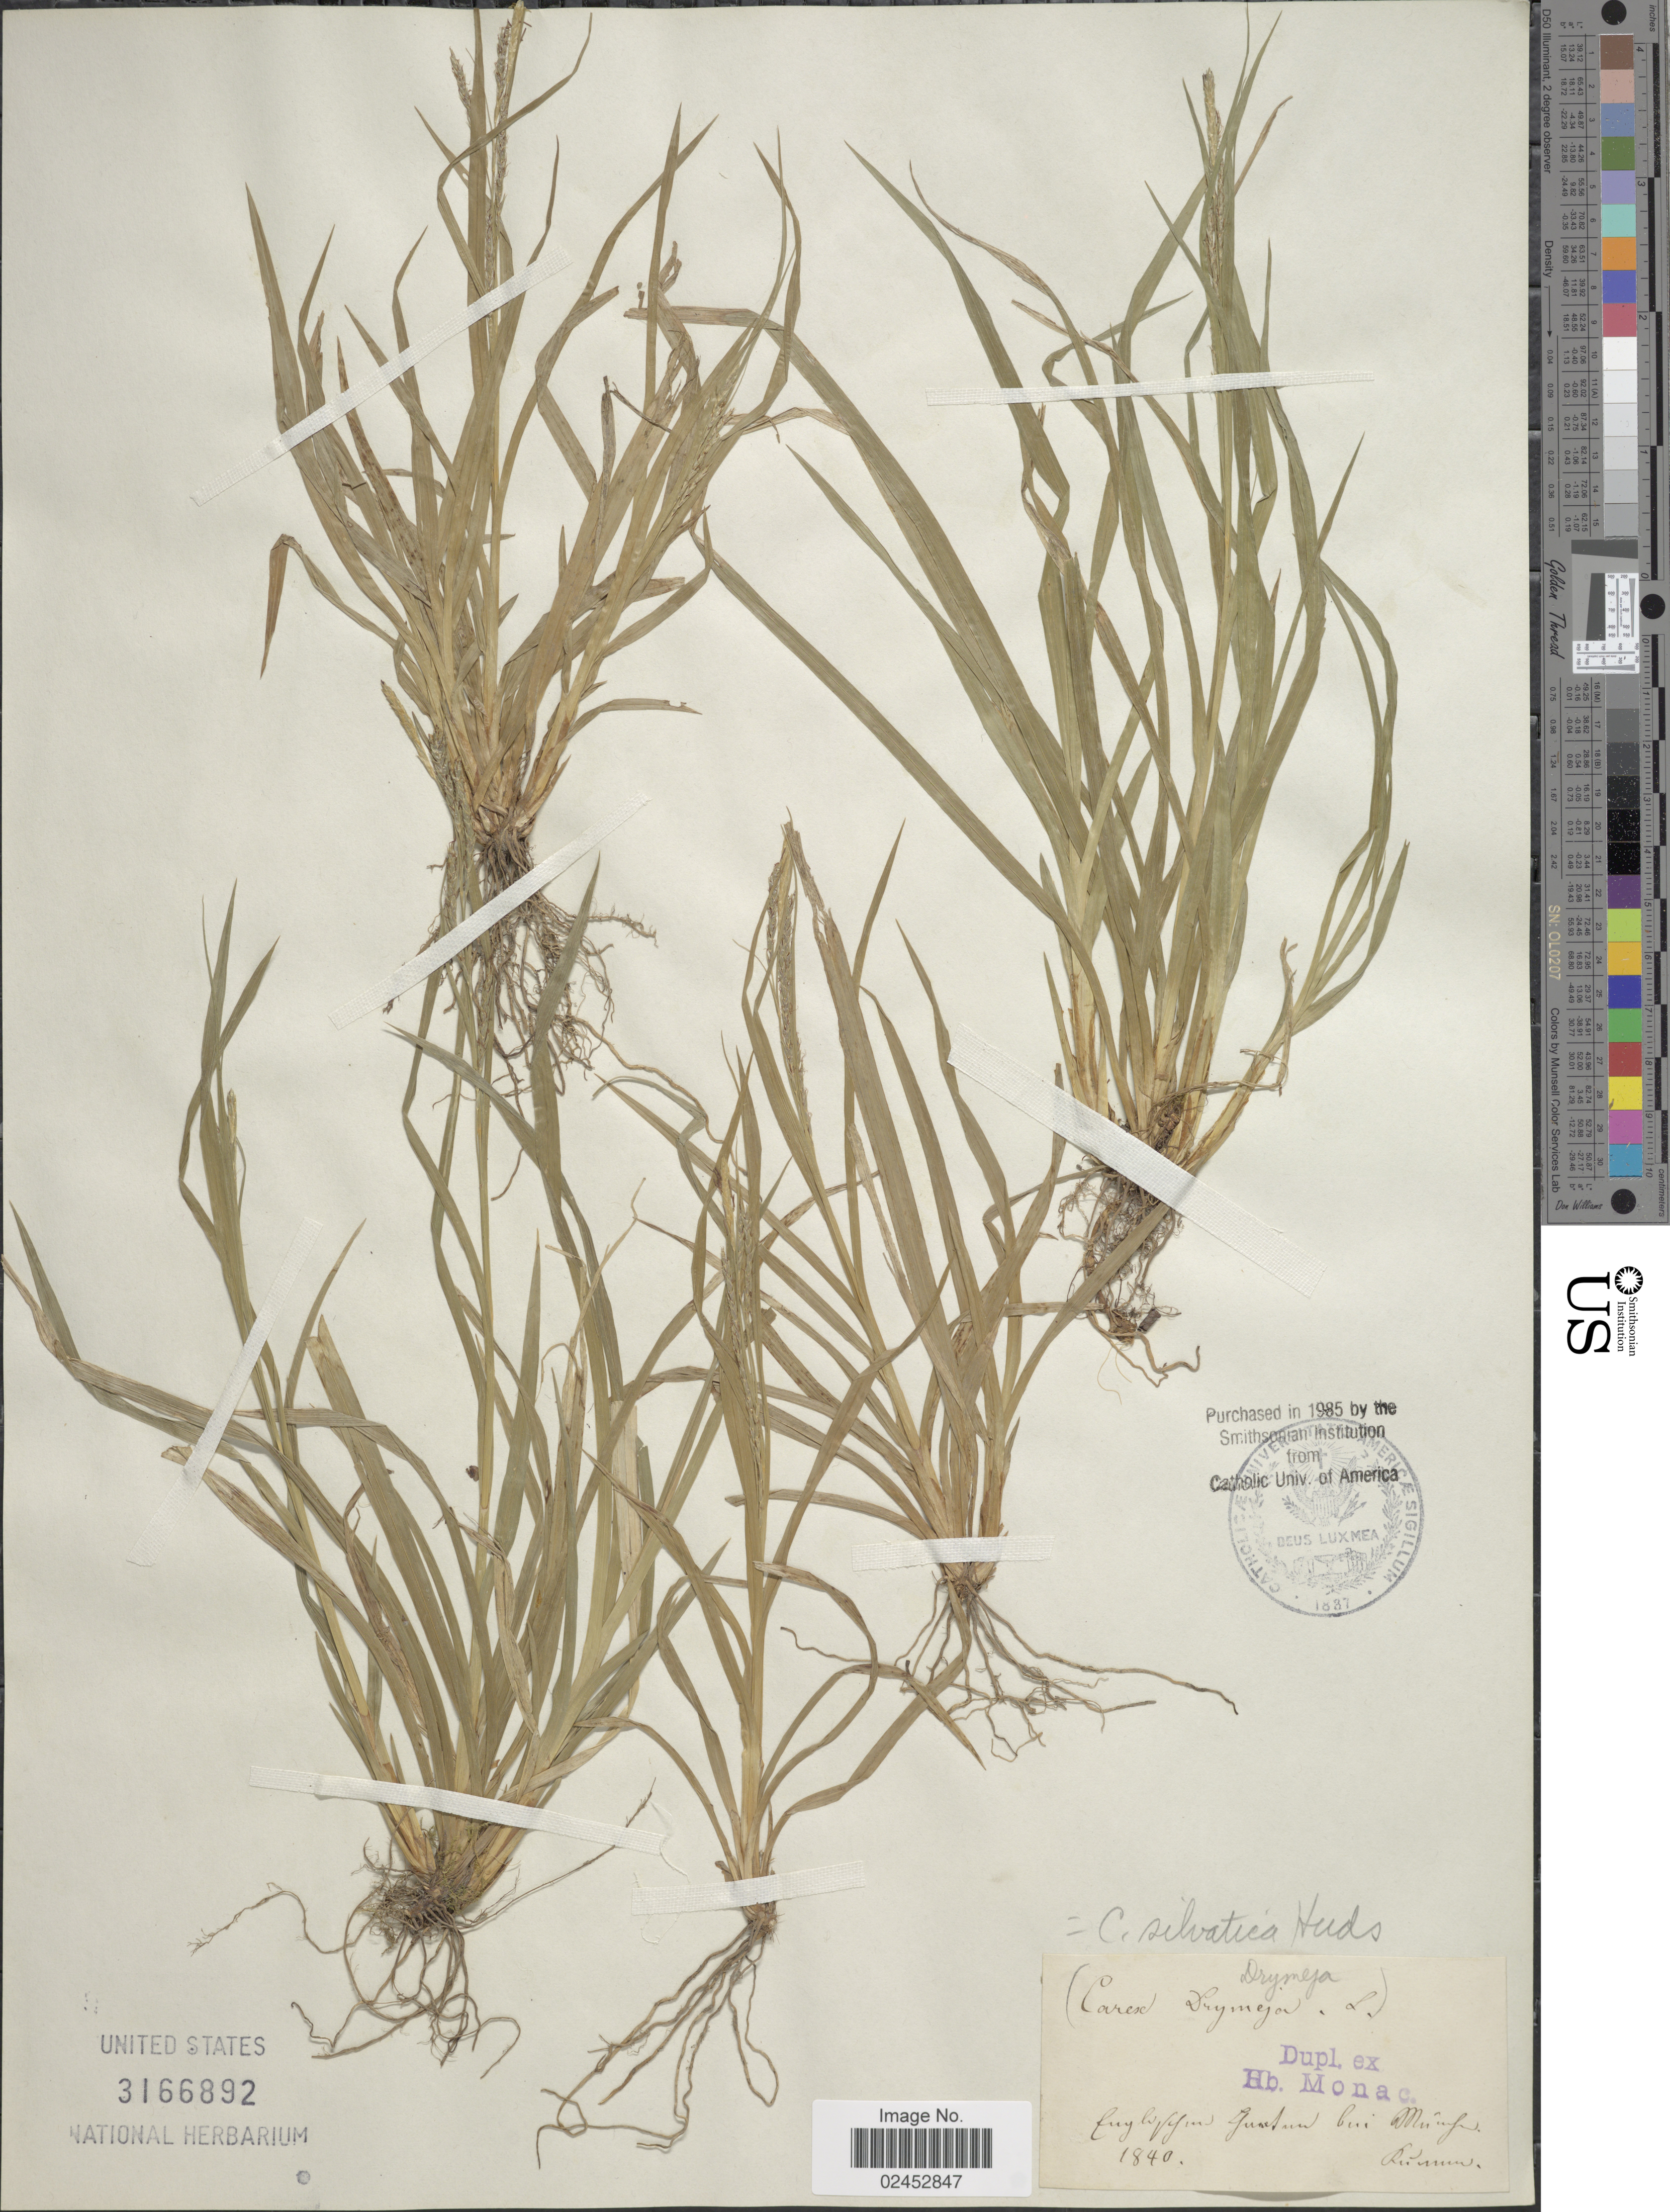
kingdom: Plantae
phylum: Tracheophyta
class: Liliopsida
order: Poales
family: Cyperaceae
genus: Carex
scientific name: Carex sylvatica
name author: Huds.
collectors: Rukmun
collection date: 1840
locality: Cuylofifm Junctun bei Muifu. [interpreted]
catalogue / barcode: US 3166892